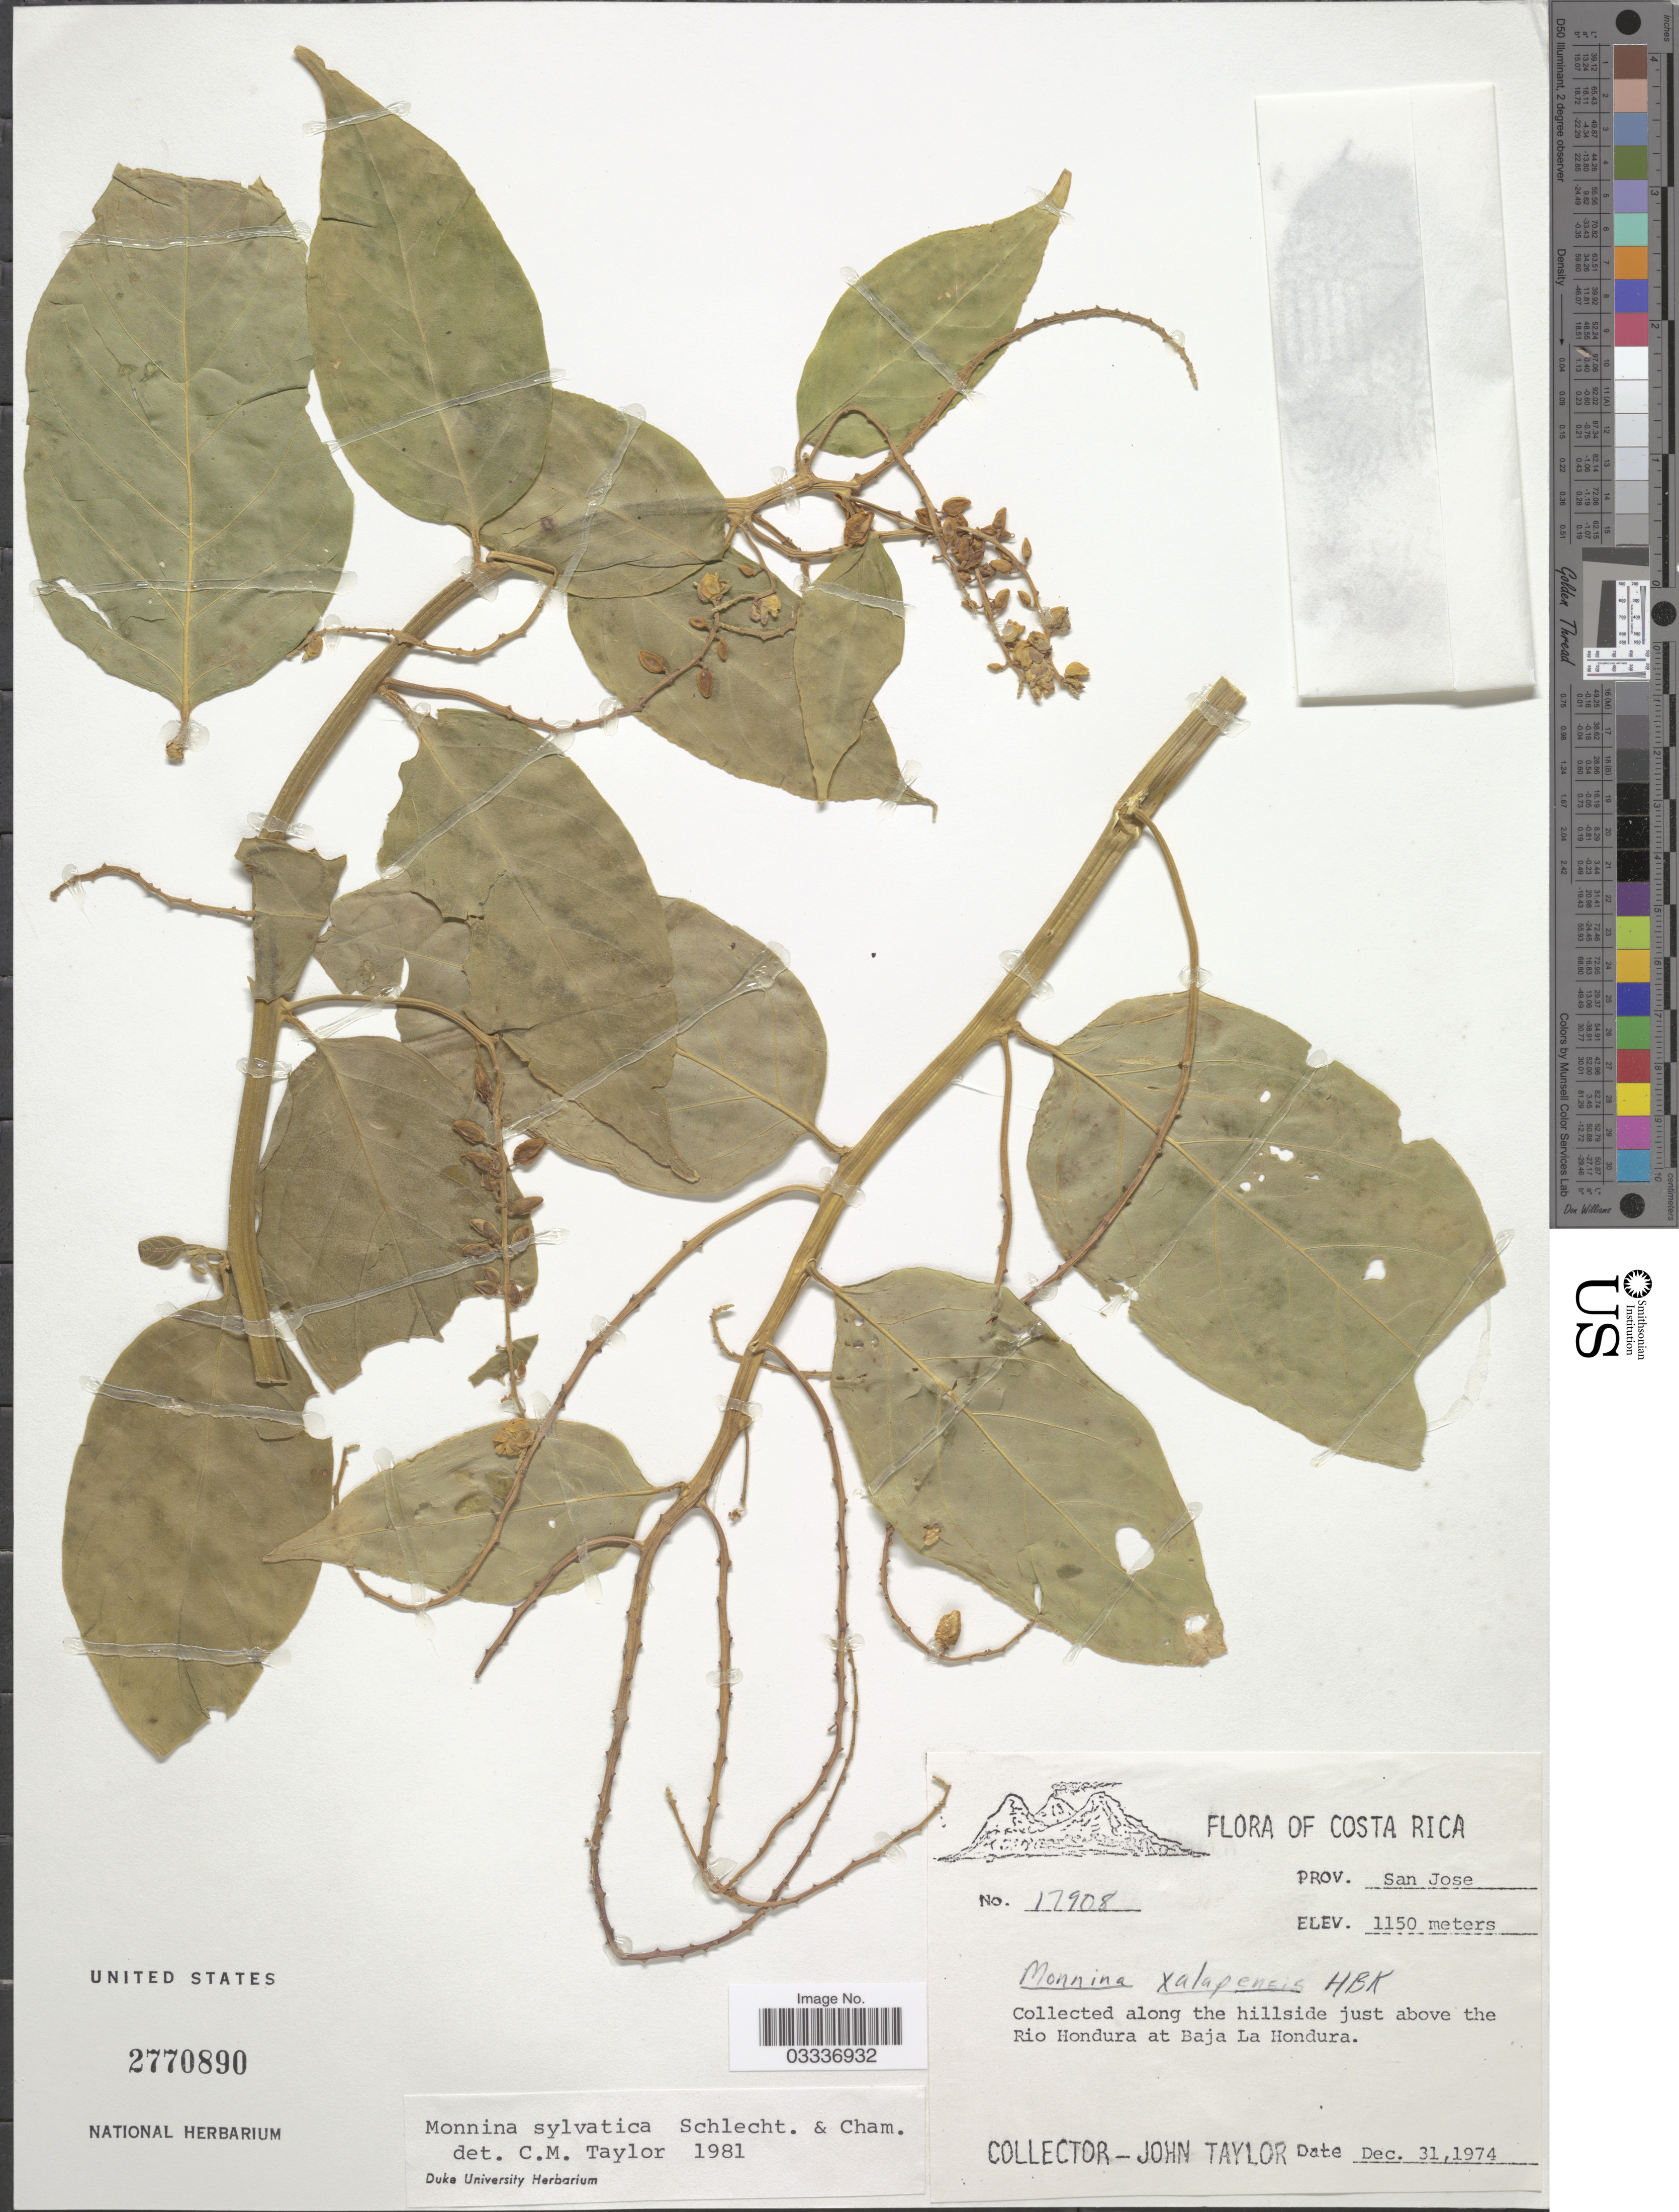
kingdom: Plantae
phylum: Tracheophyta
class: Magnoliopsida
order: Fabales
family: Polygalaceae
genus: Monnina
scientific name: Monnina sylvatica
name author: Schltdl. & Cham.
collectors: J. Taylor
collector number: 17908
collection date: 1974-12-31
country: Costa Rica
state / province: San José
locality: Along the hillside just above the Rio Hondura at Baja La Hondura.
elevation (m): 1150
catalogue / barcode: US 2770890